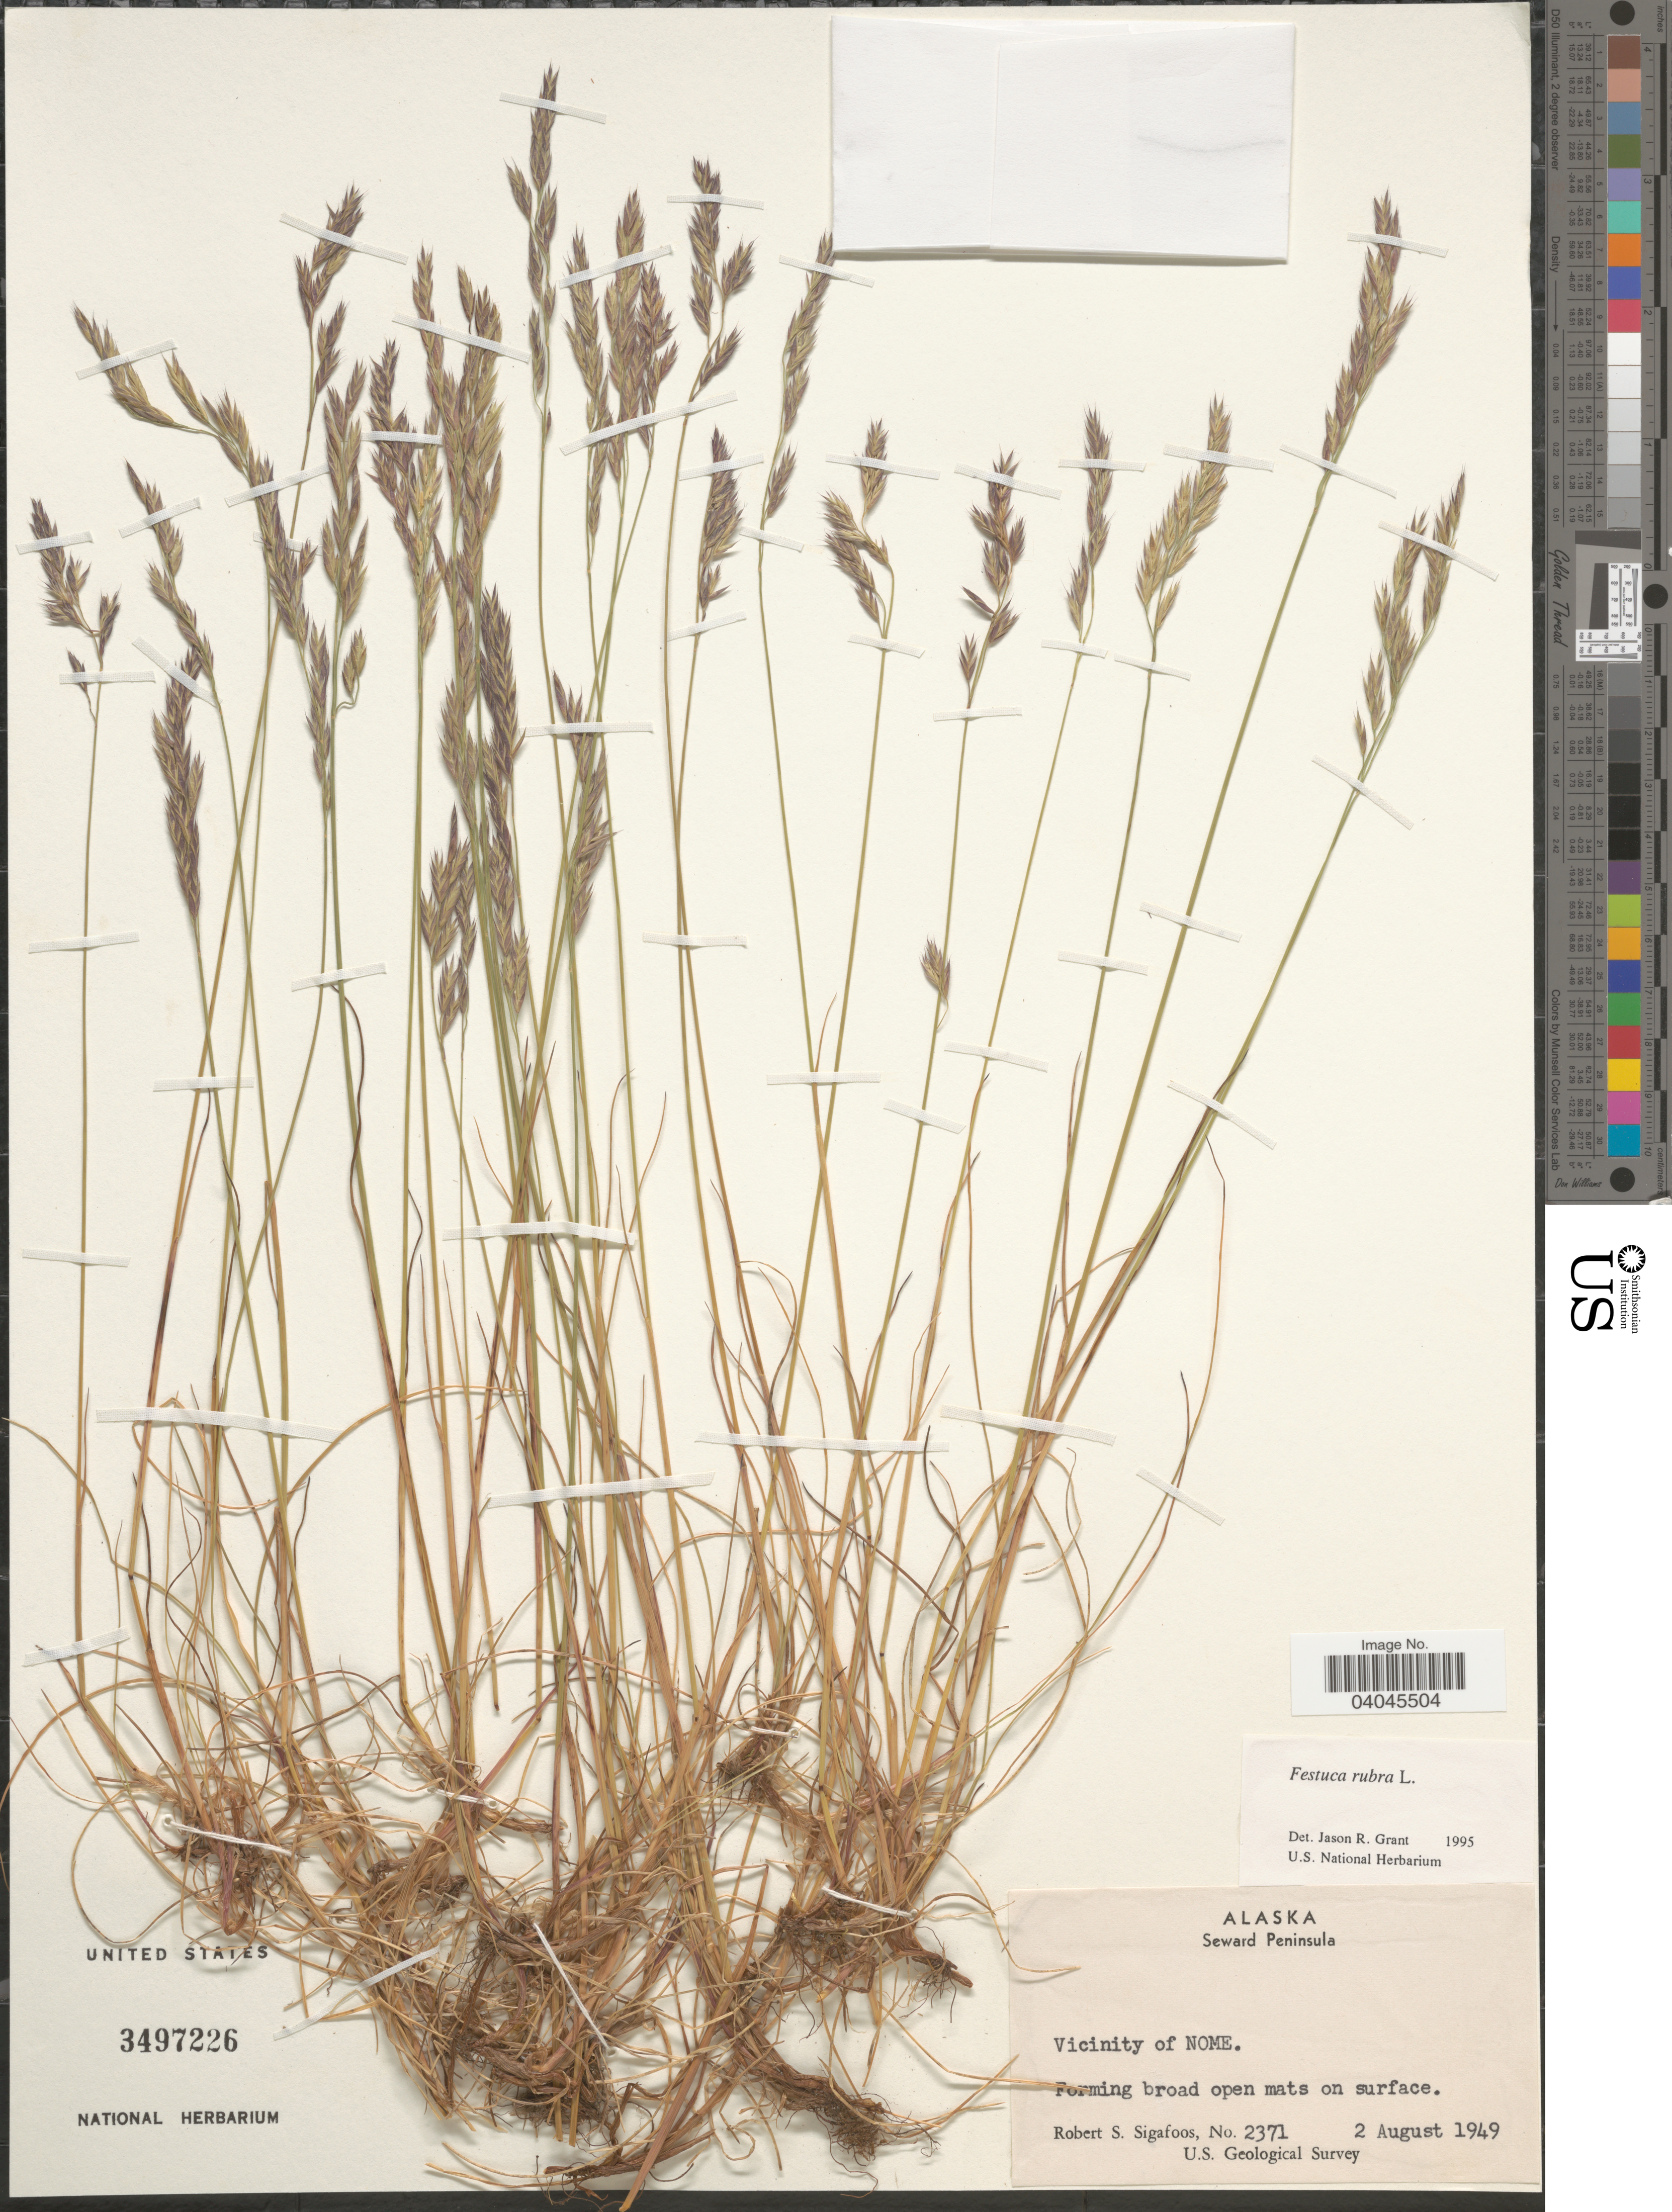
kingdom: Plantae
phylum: Tracheophyta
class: Liliopsida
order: Poales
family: Poaceae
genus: Festuca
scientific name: Festuca rubra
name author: L.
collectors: R. Sigafoos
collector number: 2371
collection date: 1949-08-02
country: United States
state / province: Alaska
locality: Seward Peninsula. Vicinity of Nome.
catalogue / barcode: US 3497226